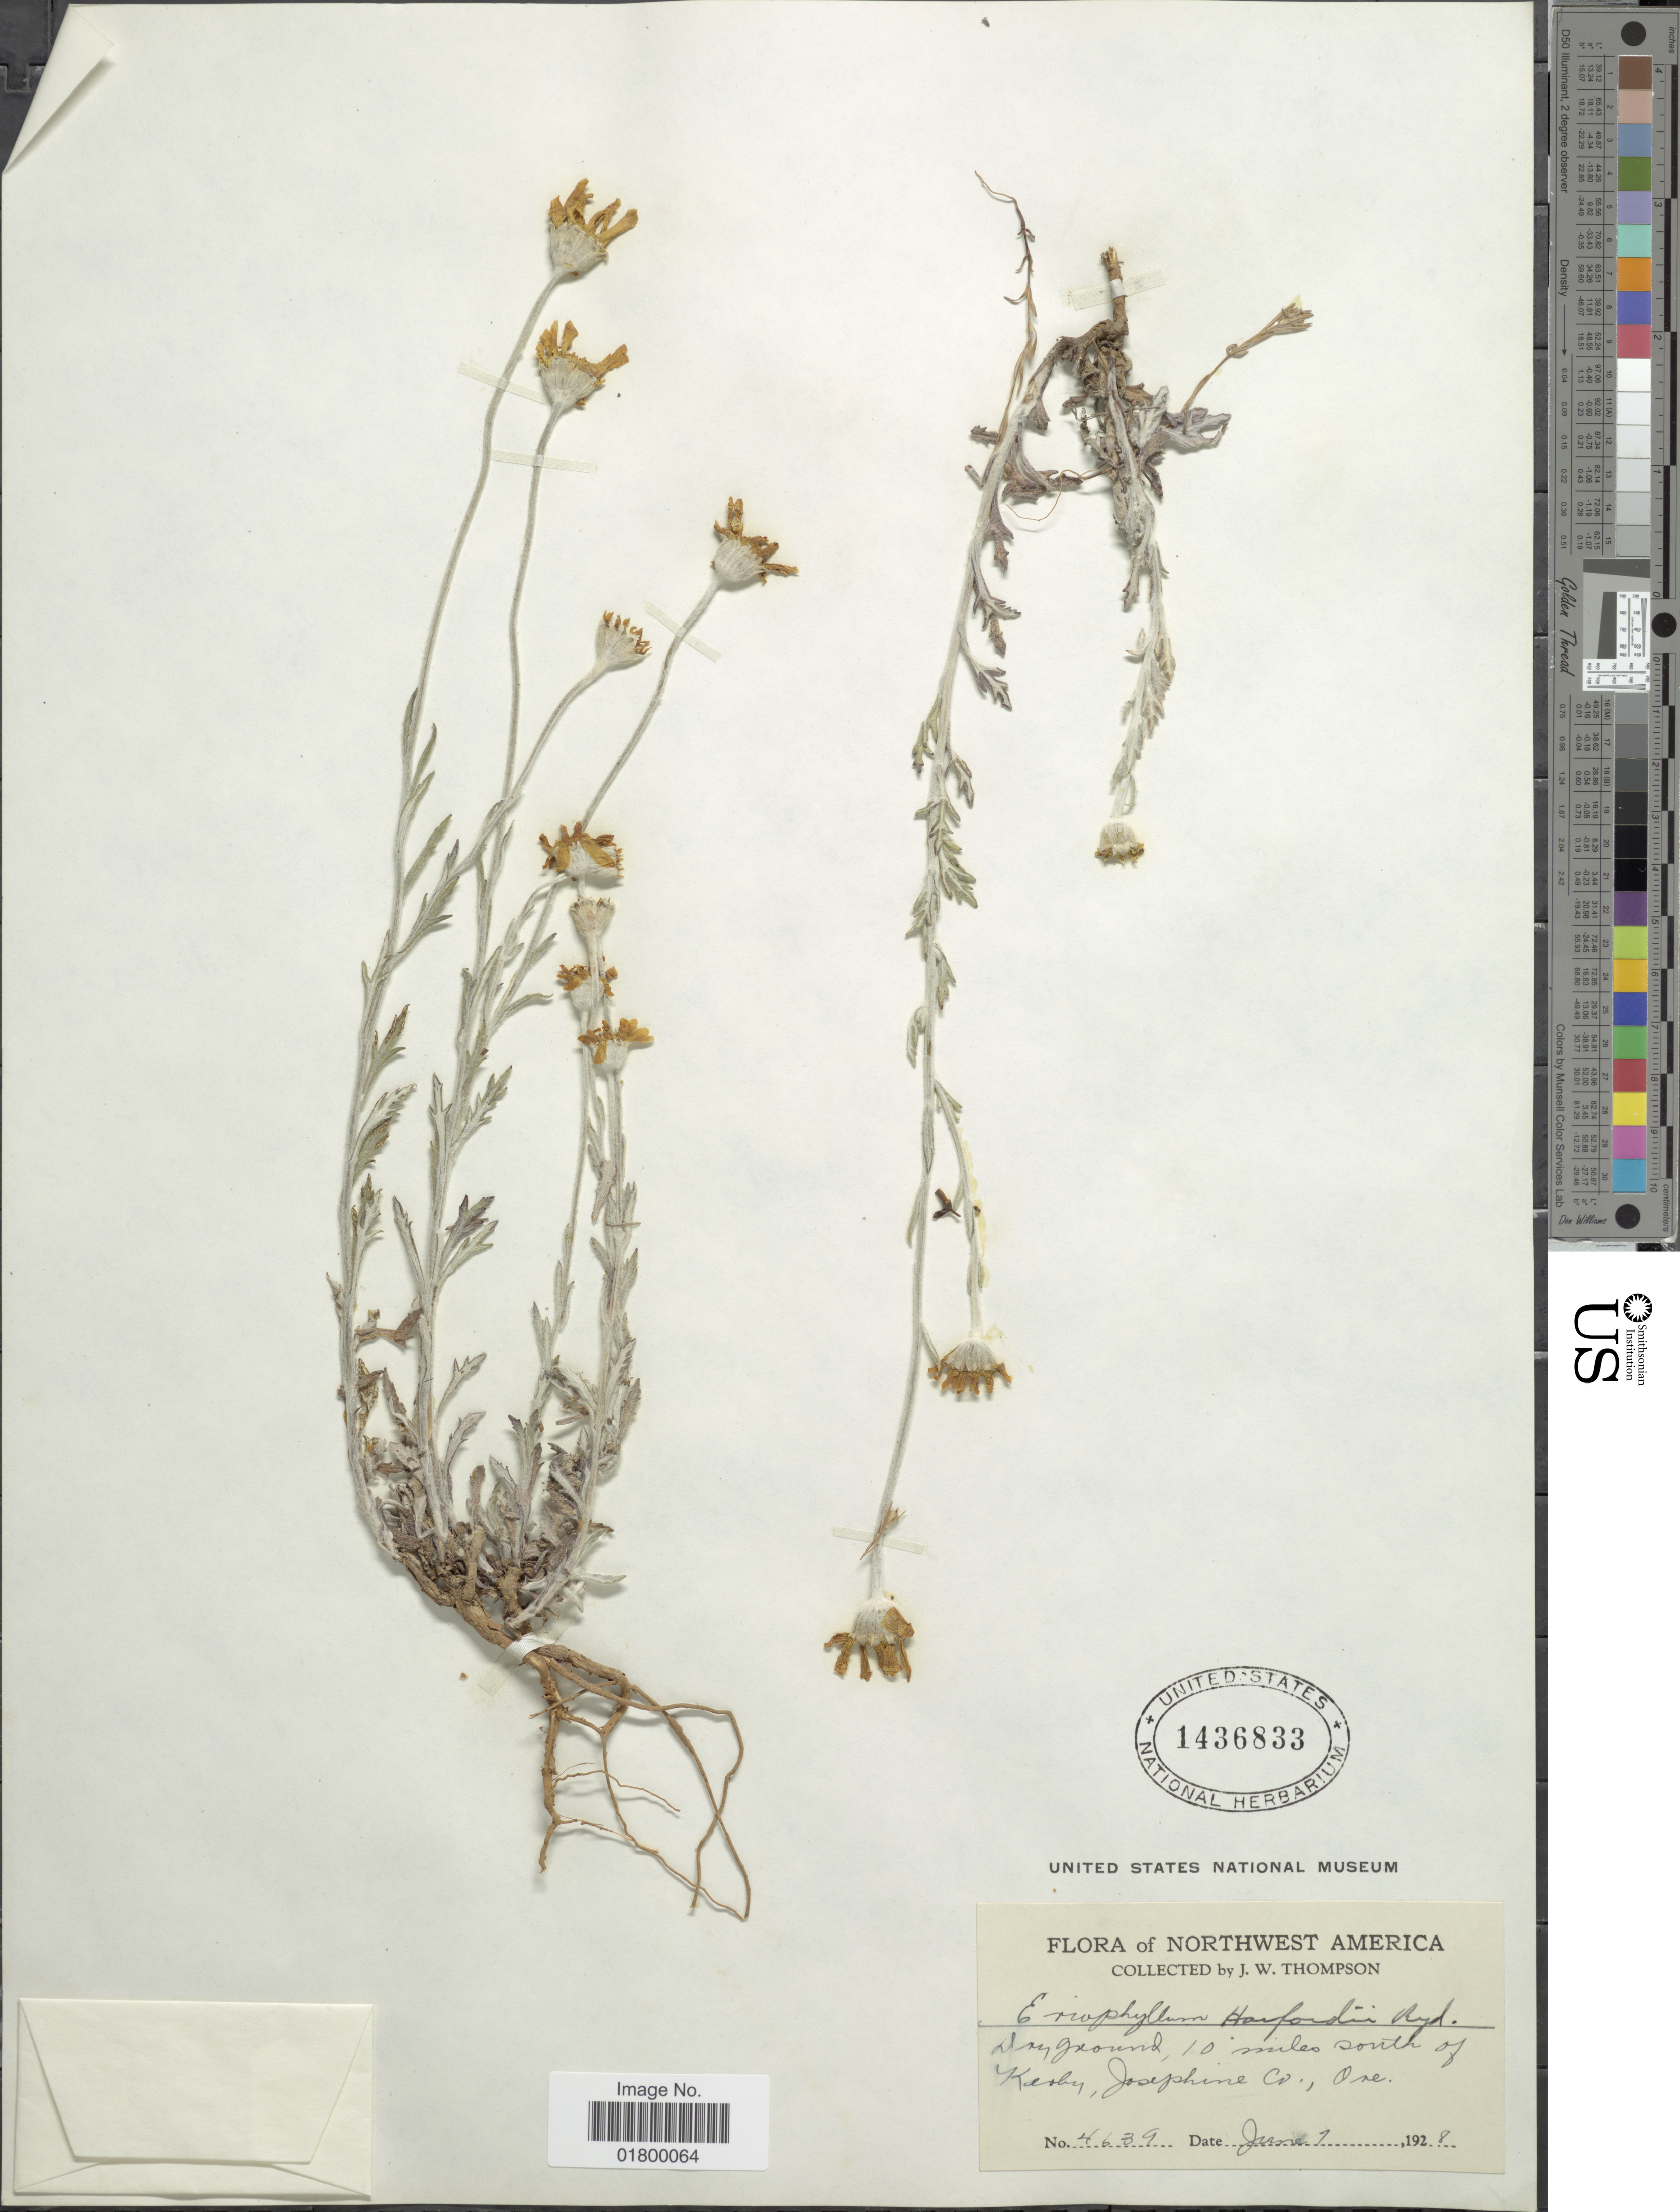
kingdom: Plantae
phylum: Tracheophyta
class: Magnoliopsida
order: Asterales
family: Asteraceae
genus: Eriophyllum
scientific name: Eriophyllum harfordii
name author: Rydb.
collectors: J. W. Thompson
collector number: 4639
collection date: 1928-06-07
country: United States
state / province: Oregon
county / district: Josephine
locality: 10 miles south of Kerby, Josephine Co., Ore.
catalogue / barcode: US 1436833